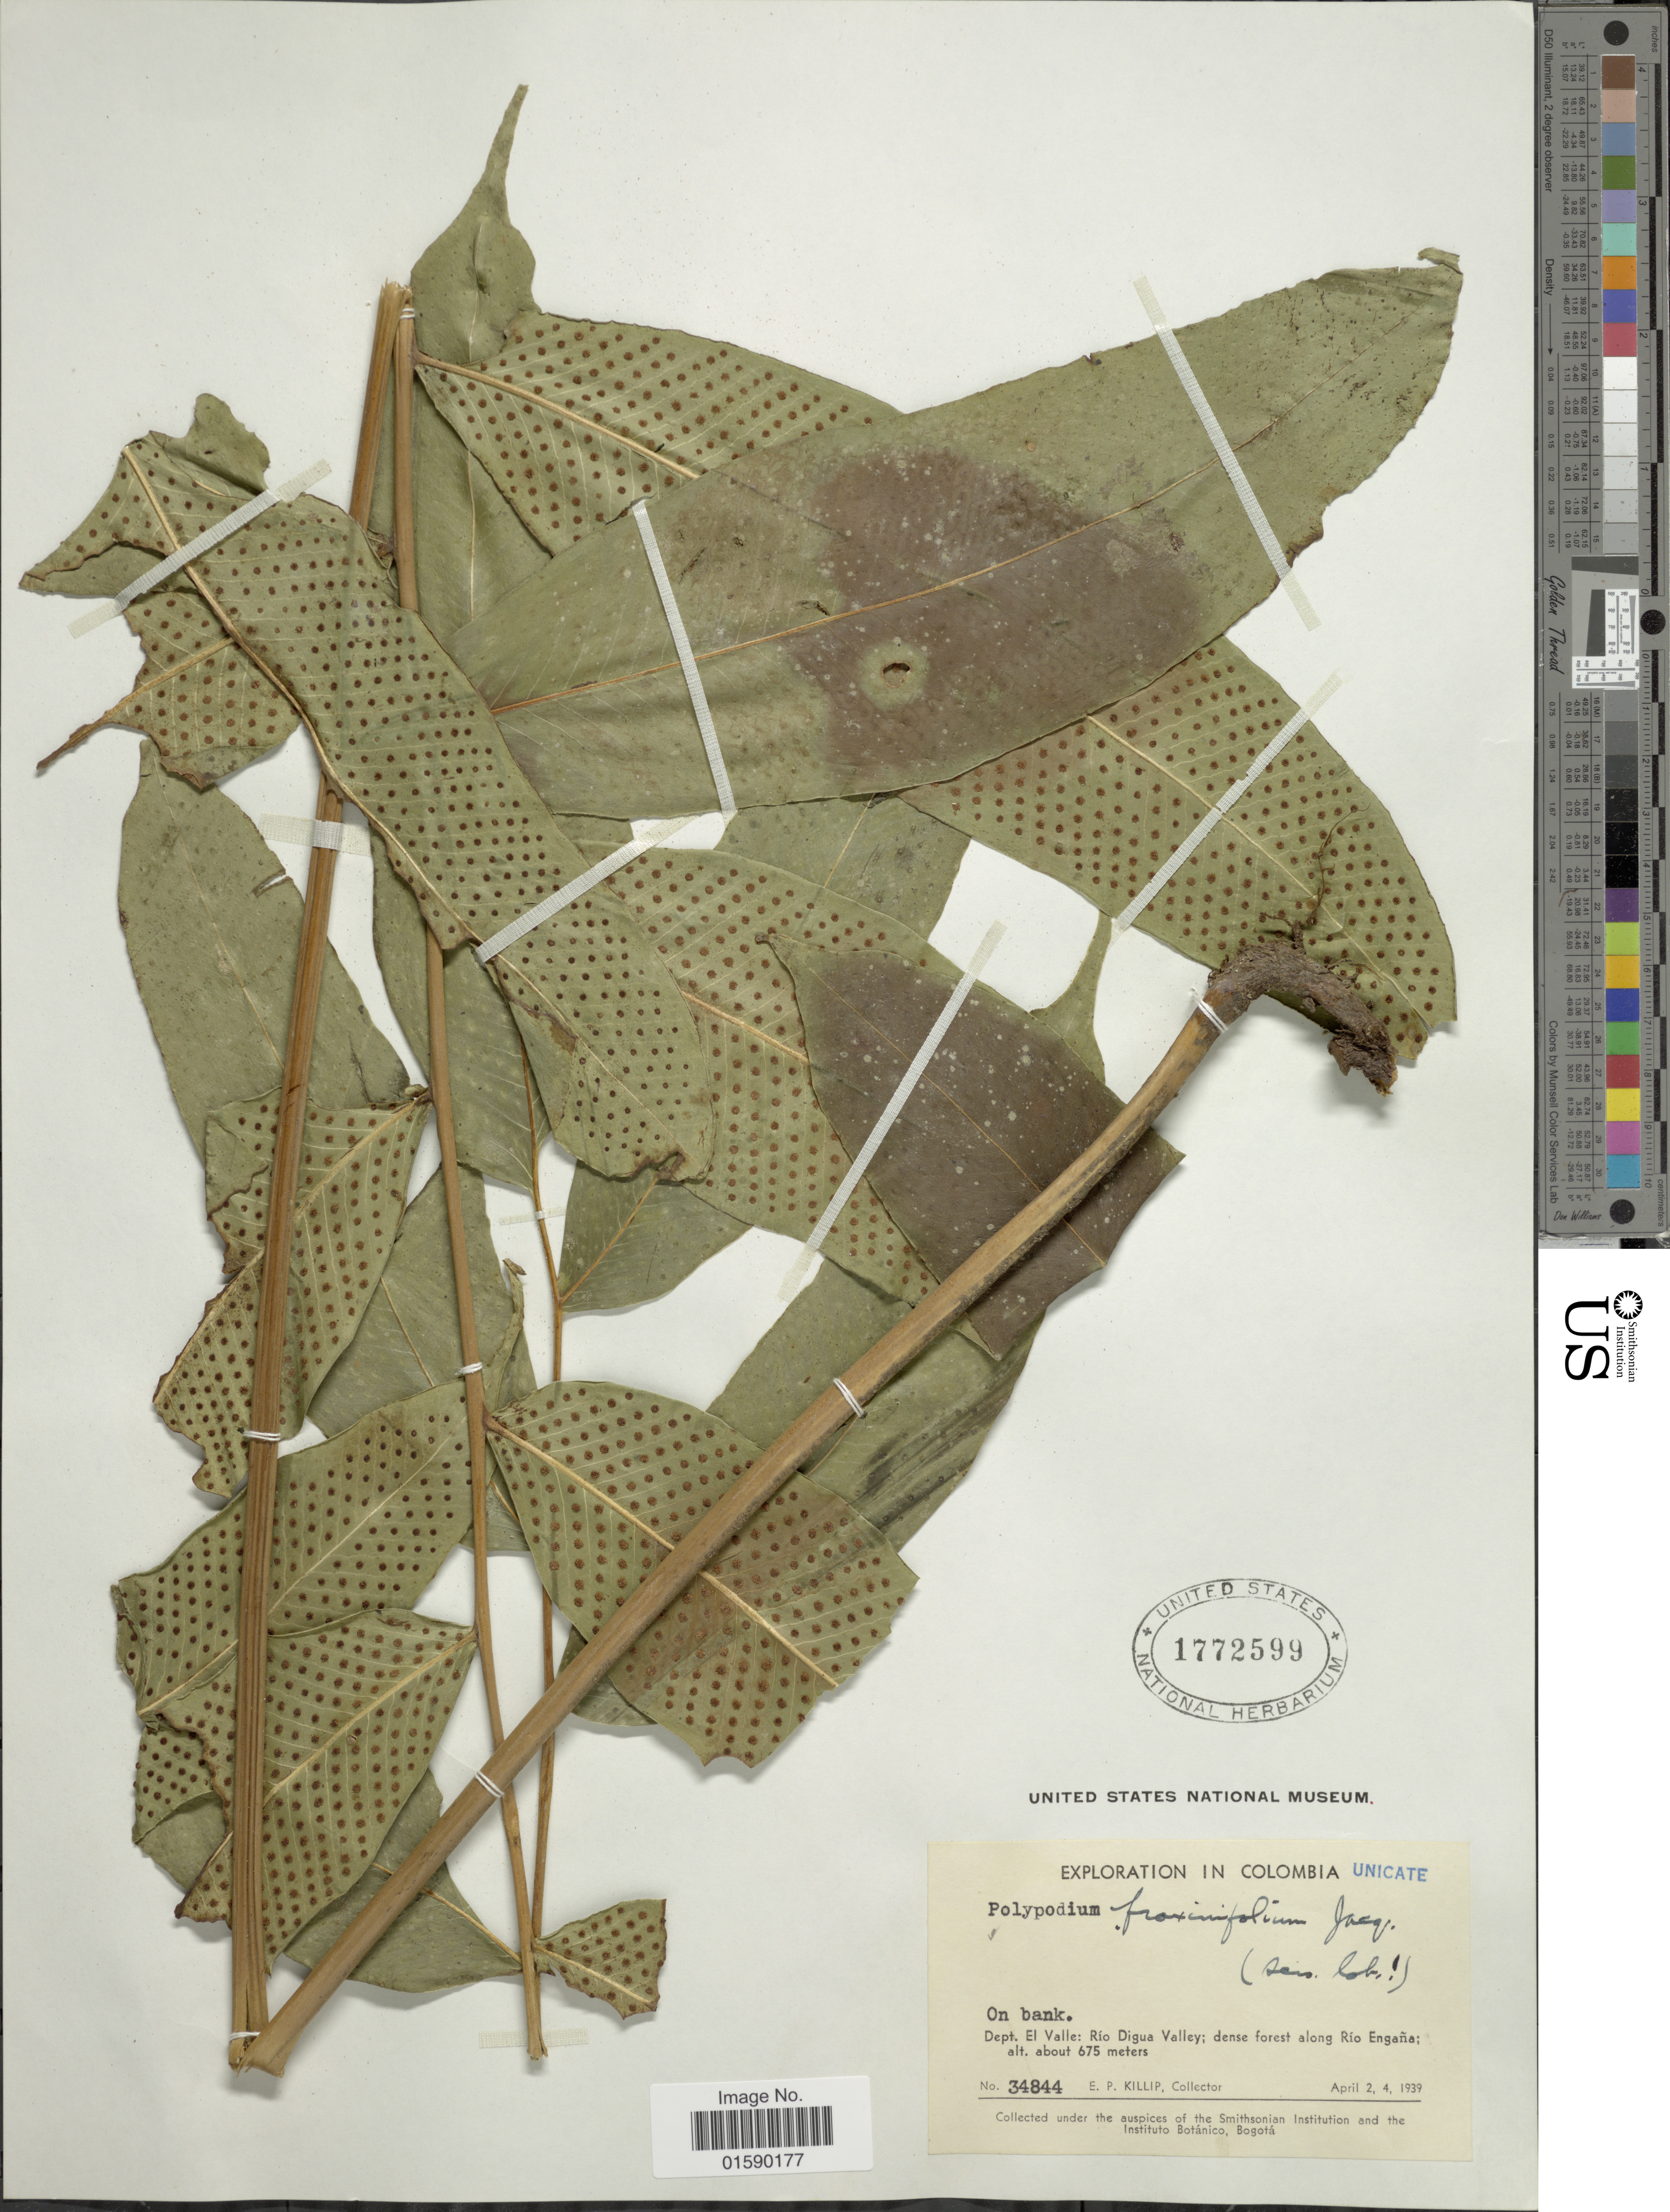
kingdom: Plantae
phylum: Tracheophyta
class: Polypodiopsida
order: Polypodiales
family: Polypodiaceae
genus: Aglaomorpha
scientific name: Aglaomorpha heraclea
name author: (Kunze) Copel.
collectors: E. P. Killip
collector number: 34844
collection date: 1939-04-02/1939-04-04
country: Colombia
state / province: Valle del Cauca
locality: Colombia. Dept. El Valle: Rio Digua Valley, along Rio Engana.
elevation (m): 675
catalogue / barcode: US 1772599